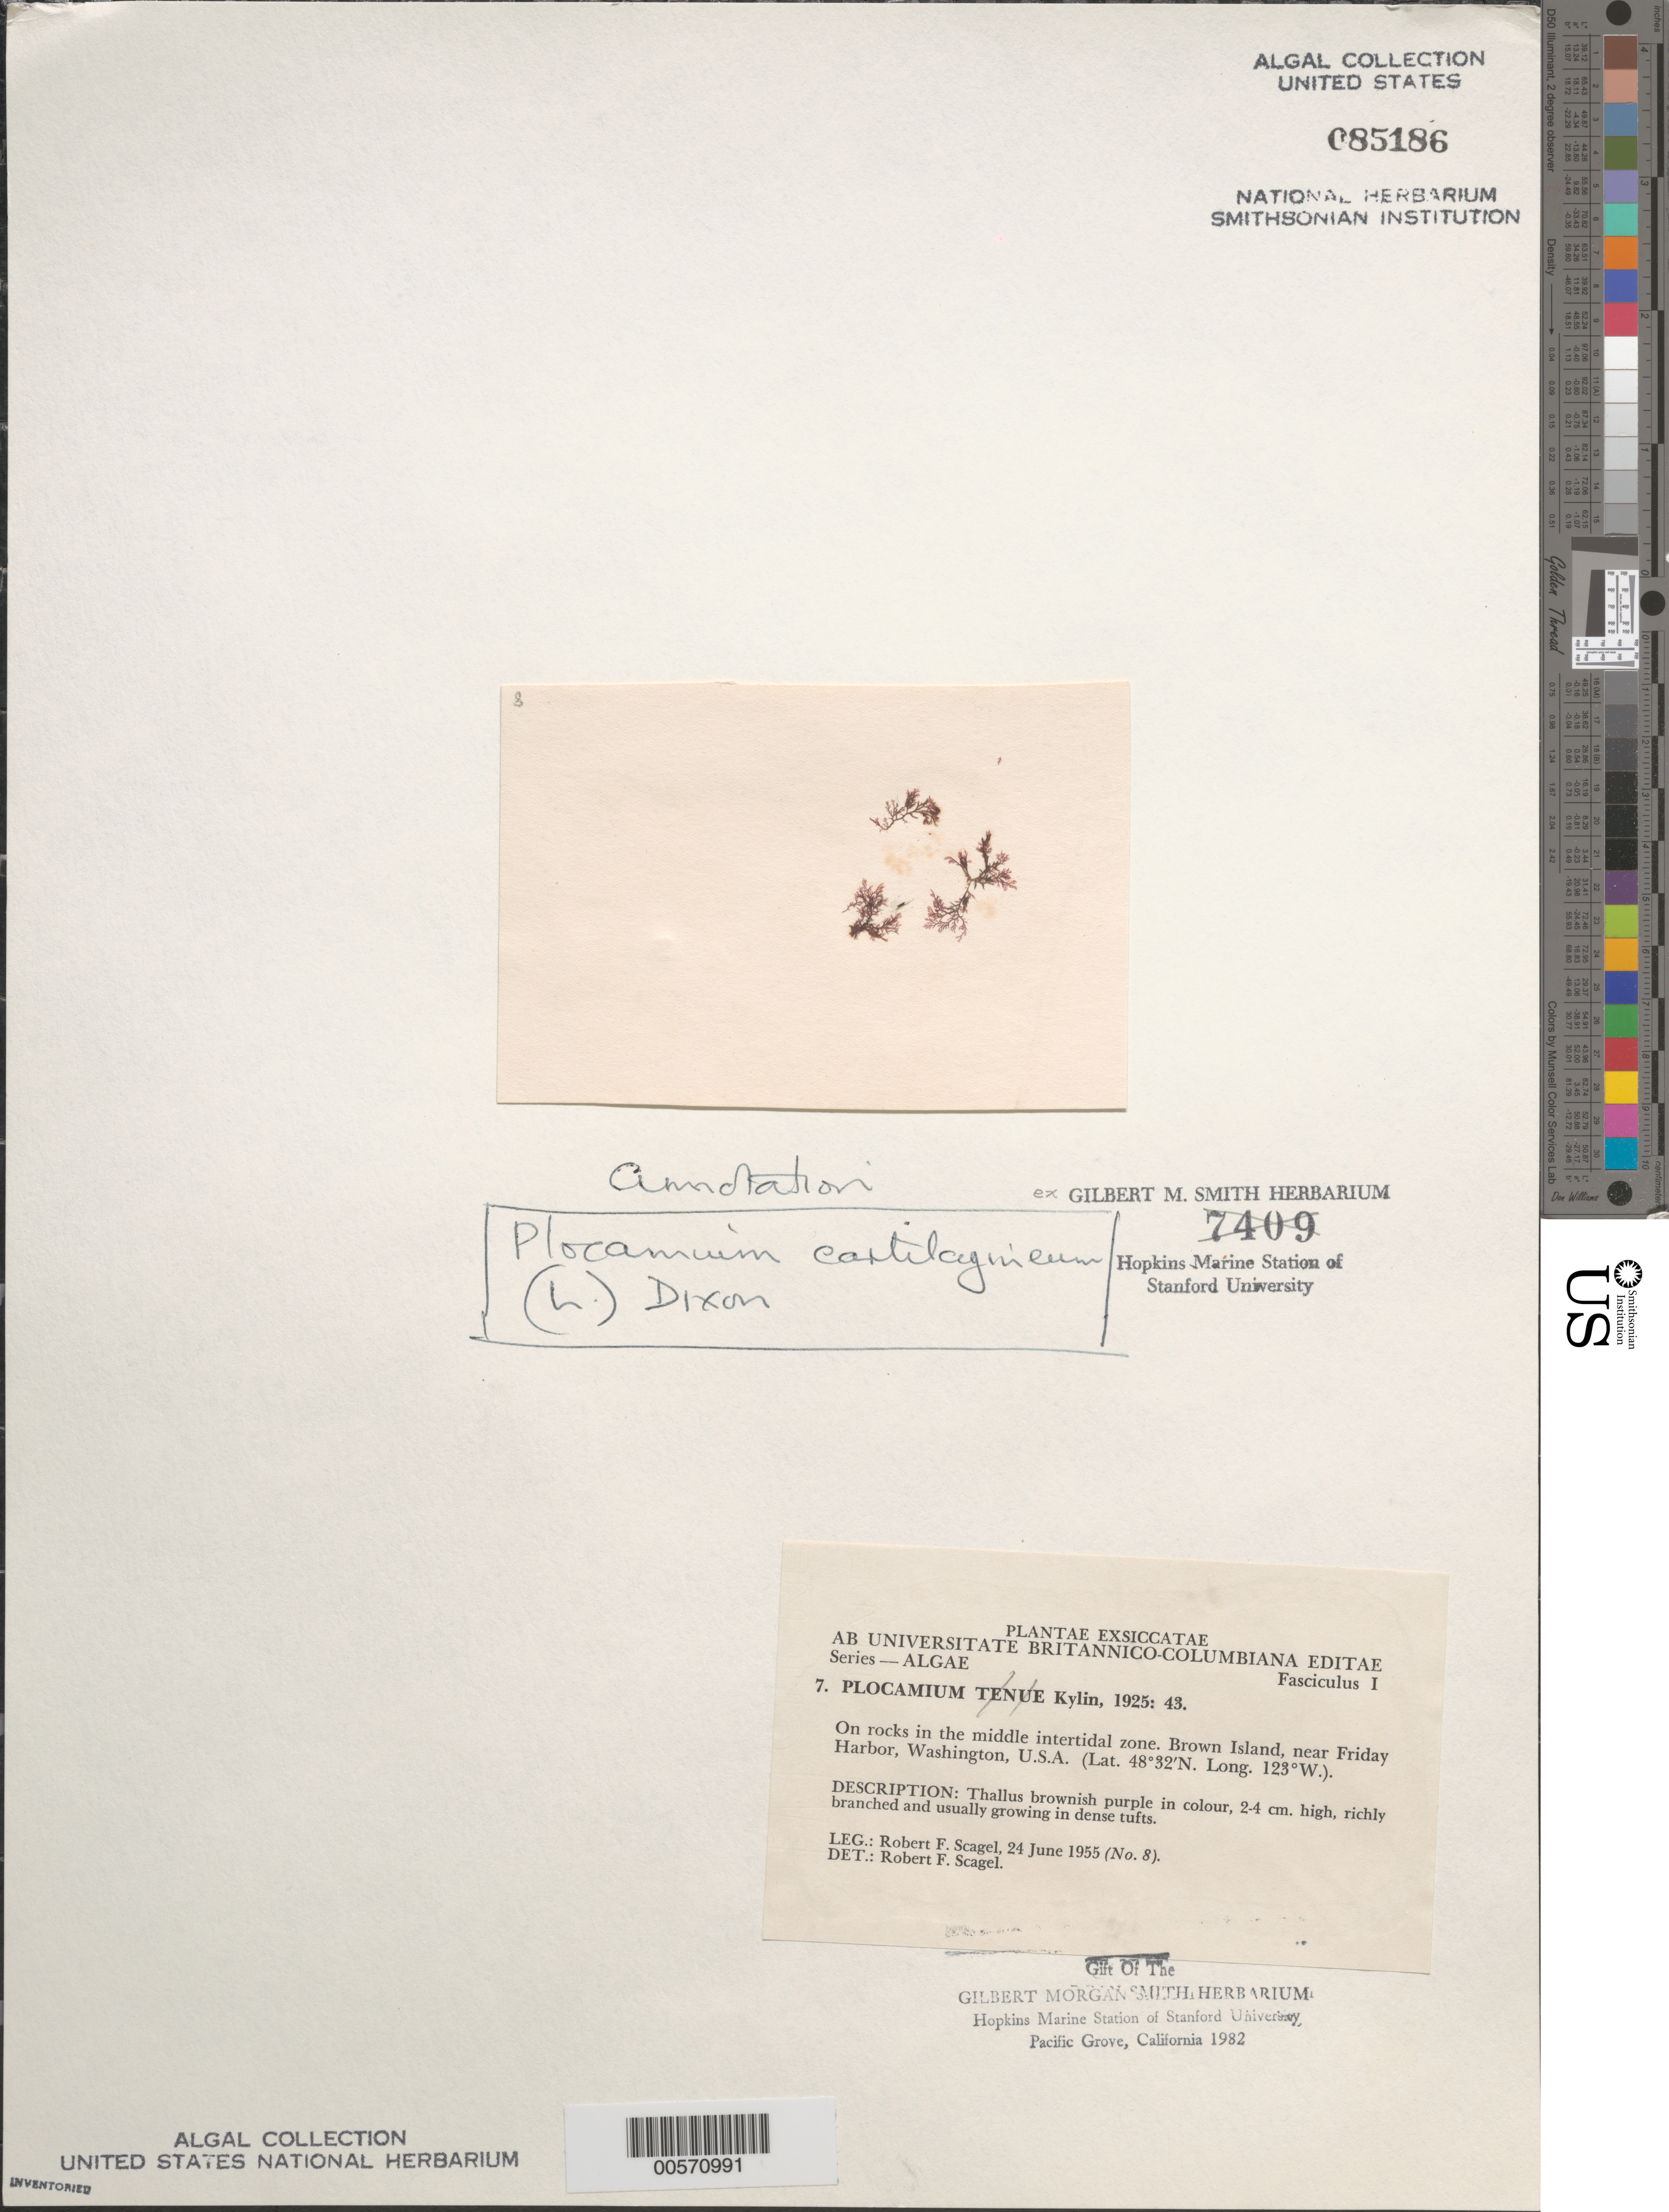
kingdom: Plantae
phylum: Rhodophyta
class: Florideophyceae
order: Plocamiales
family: Plocamiaceae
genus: Plocamium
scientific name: Plocamium cartilagineum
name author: (L.) P.S. Dixon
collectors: R. F. Scagel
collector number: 8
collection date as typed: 24 Jun 1955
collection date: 1955-06-24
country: United States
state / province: Washington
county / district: San Juan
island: San Juan Island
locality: Brown Island, near Friday Harbor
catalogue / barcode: US 85186